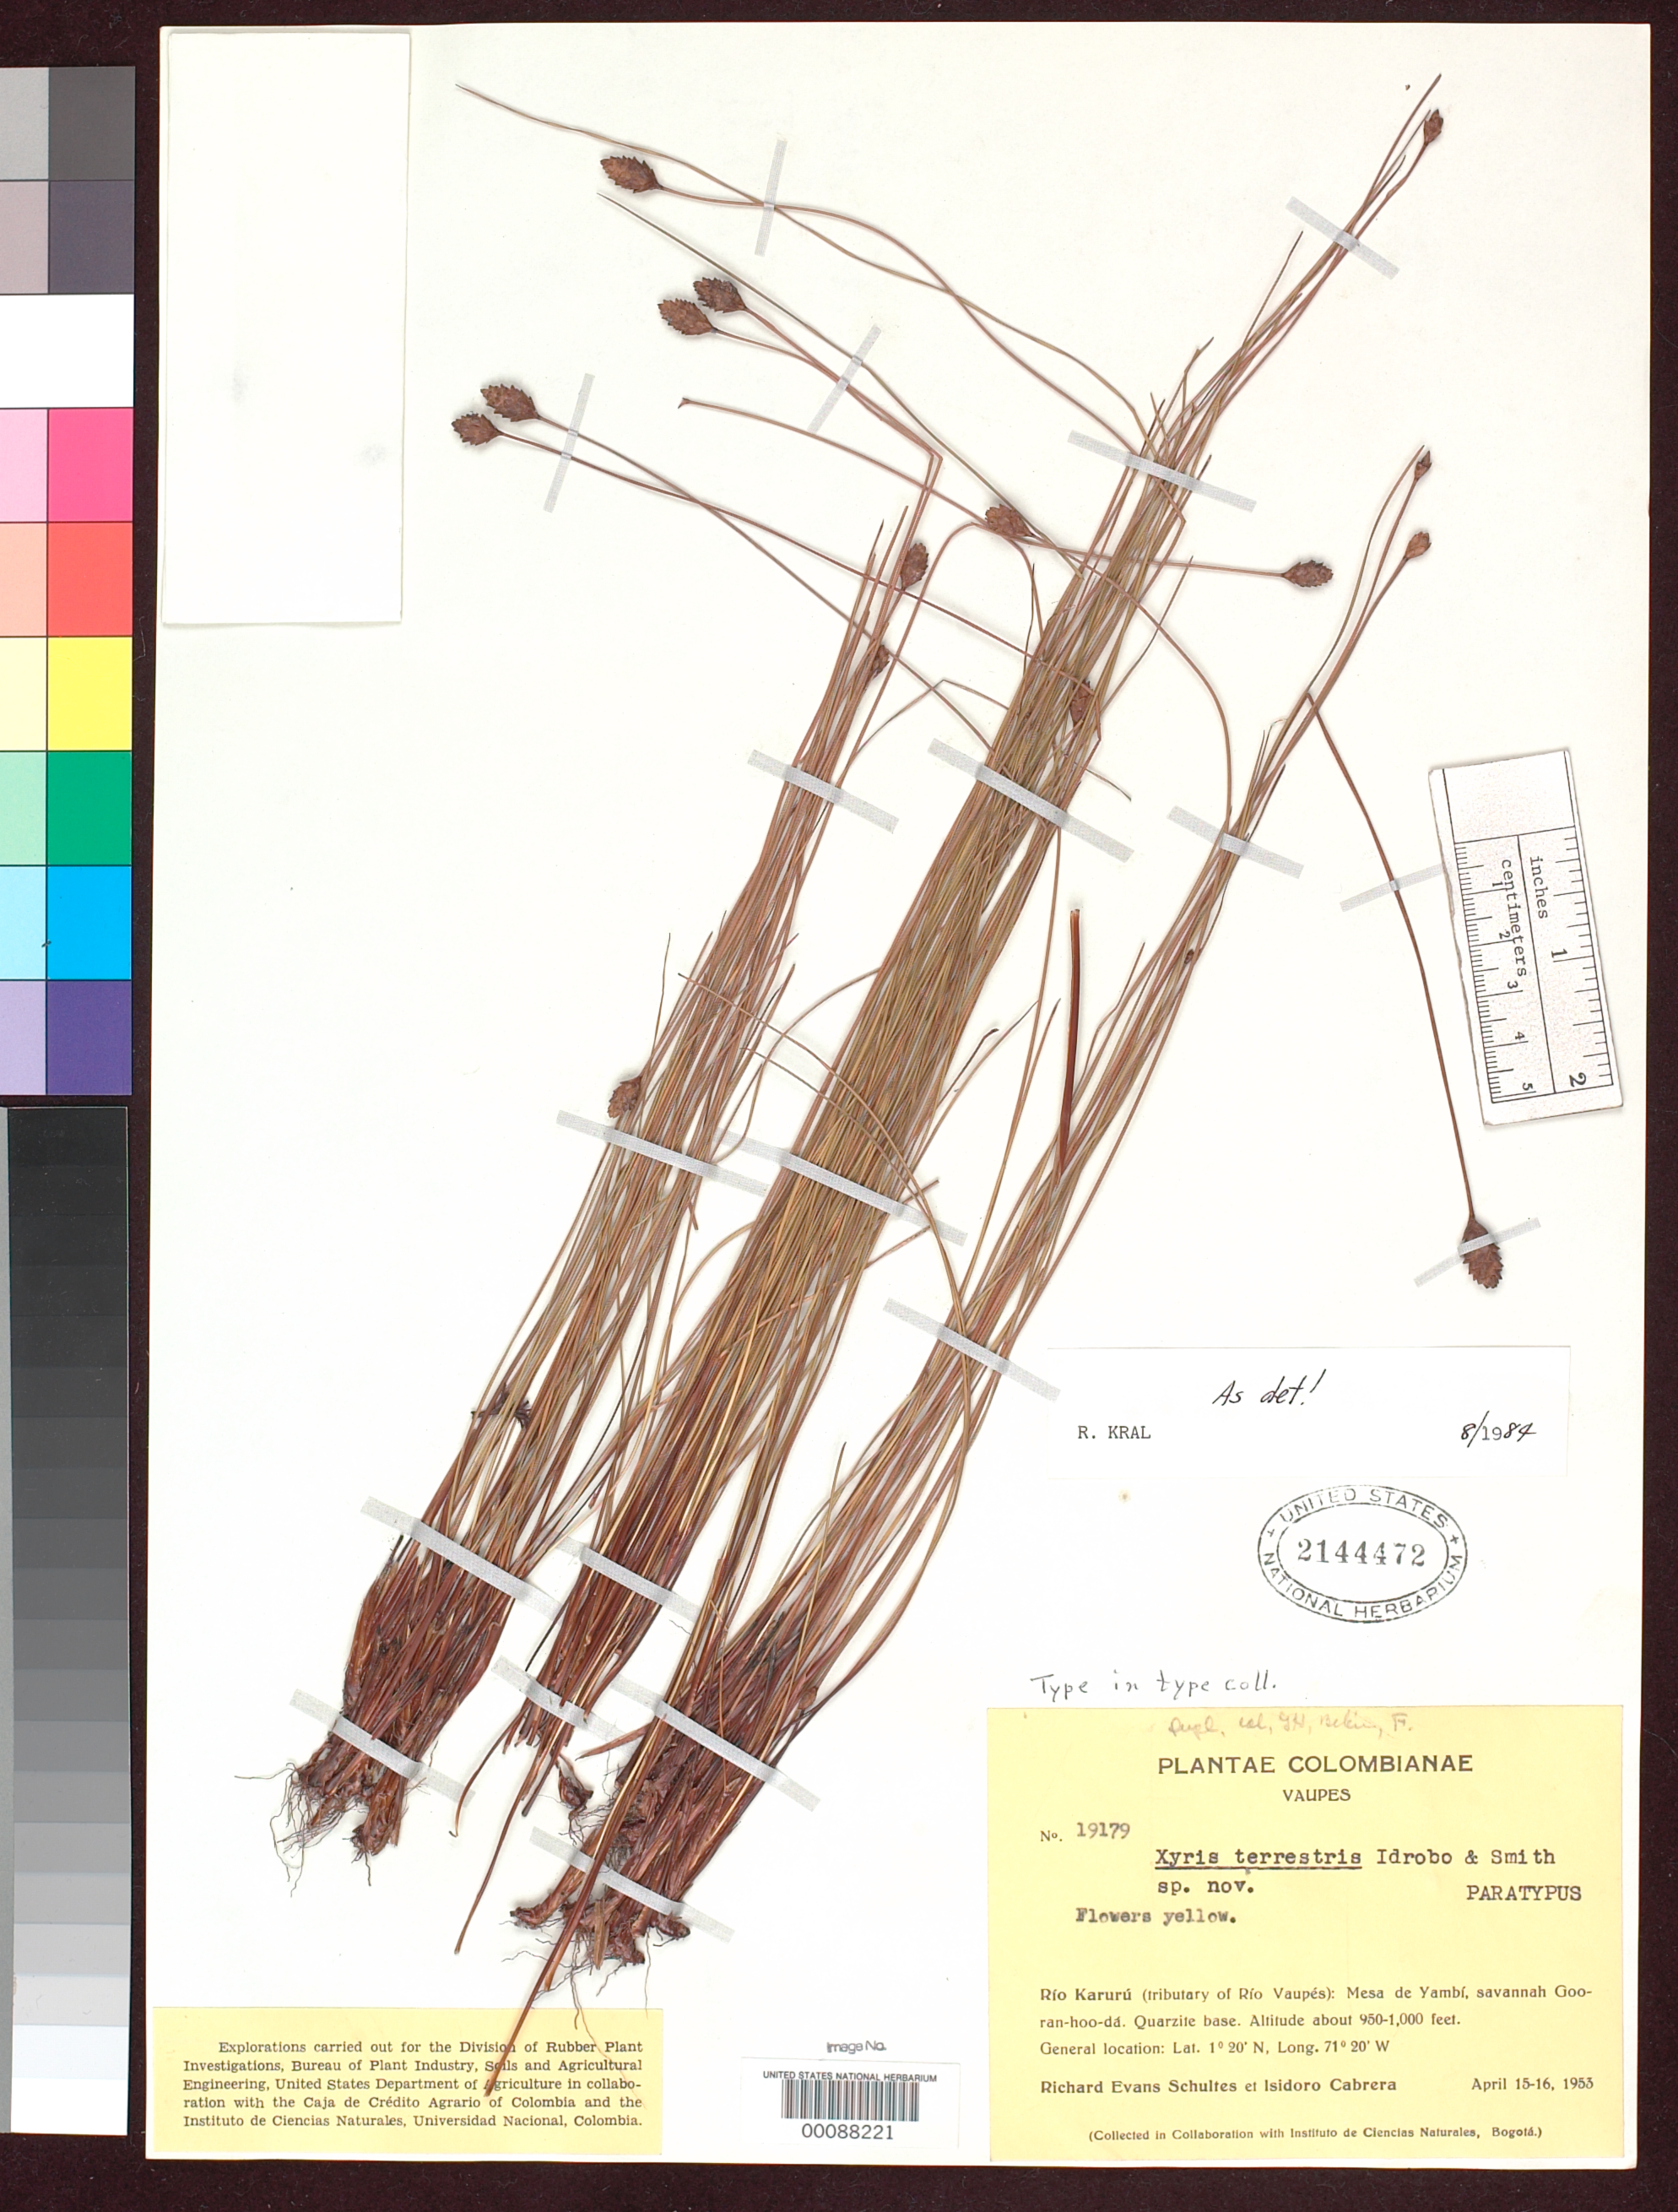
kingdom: Plantae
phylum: Tracheophyta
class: Liliopsida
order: Poales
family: Xyridaceae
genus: Xyris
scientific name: Xyris terrestris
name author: Idrobo & L.B. Sm.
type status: Paratype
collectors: R. E. Schultes & I. Cabrera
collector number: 19179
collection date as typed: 15 Apr 1953 to 16 Apr 1953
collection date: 1953-04-15/1953-04-16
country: Colombia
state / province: Vaupés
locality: Rio Karuru, Mesade Yambi, savannah Goo-Ran-Hoo-Da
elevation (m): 290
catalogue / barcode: US 2144472